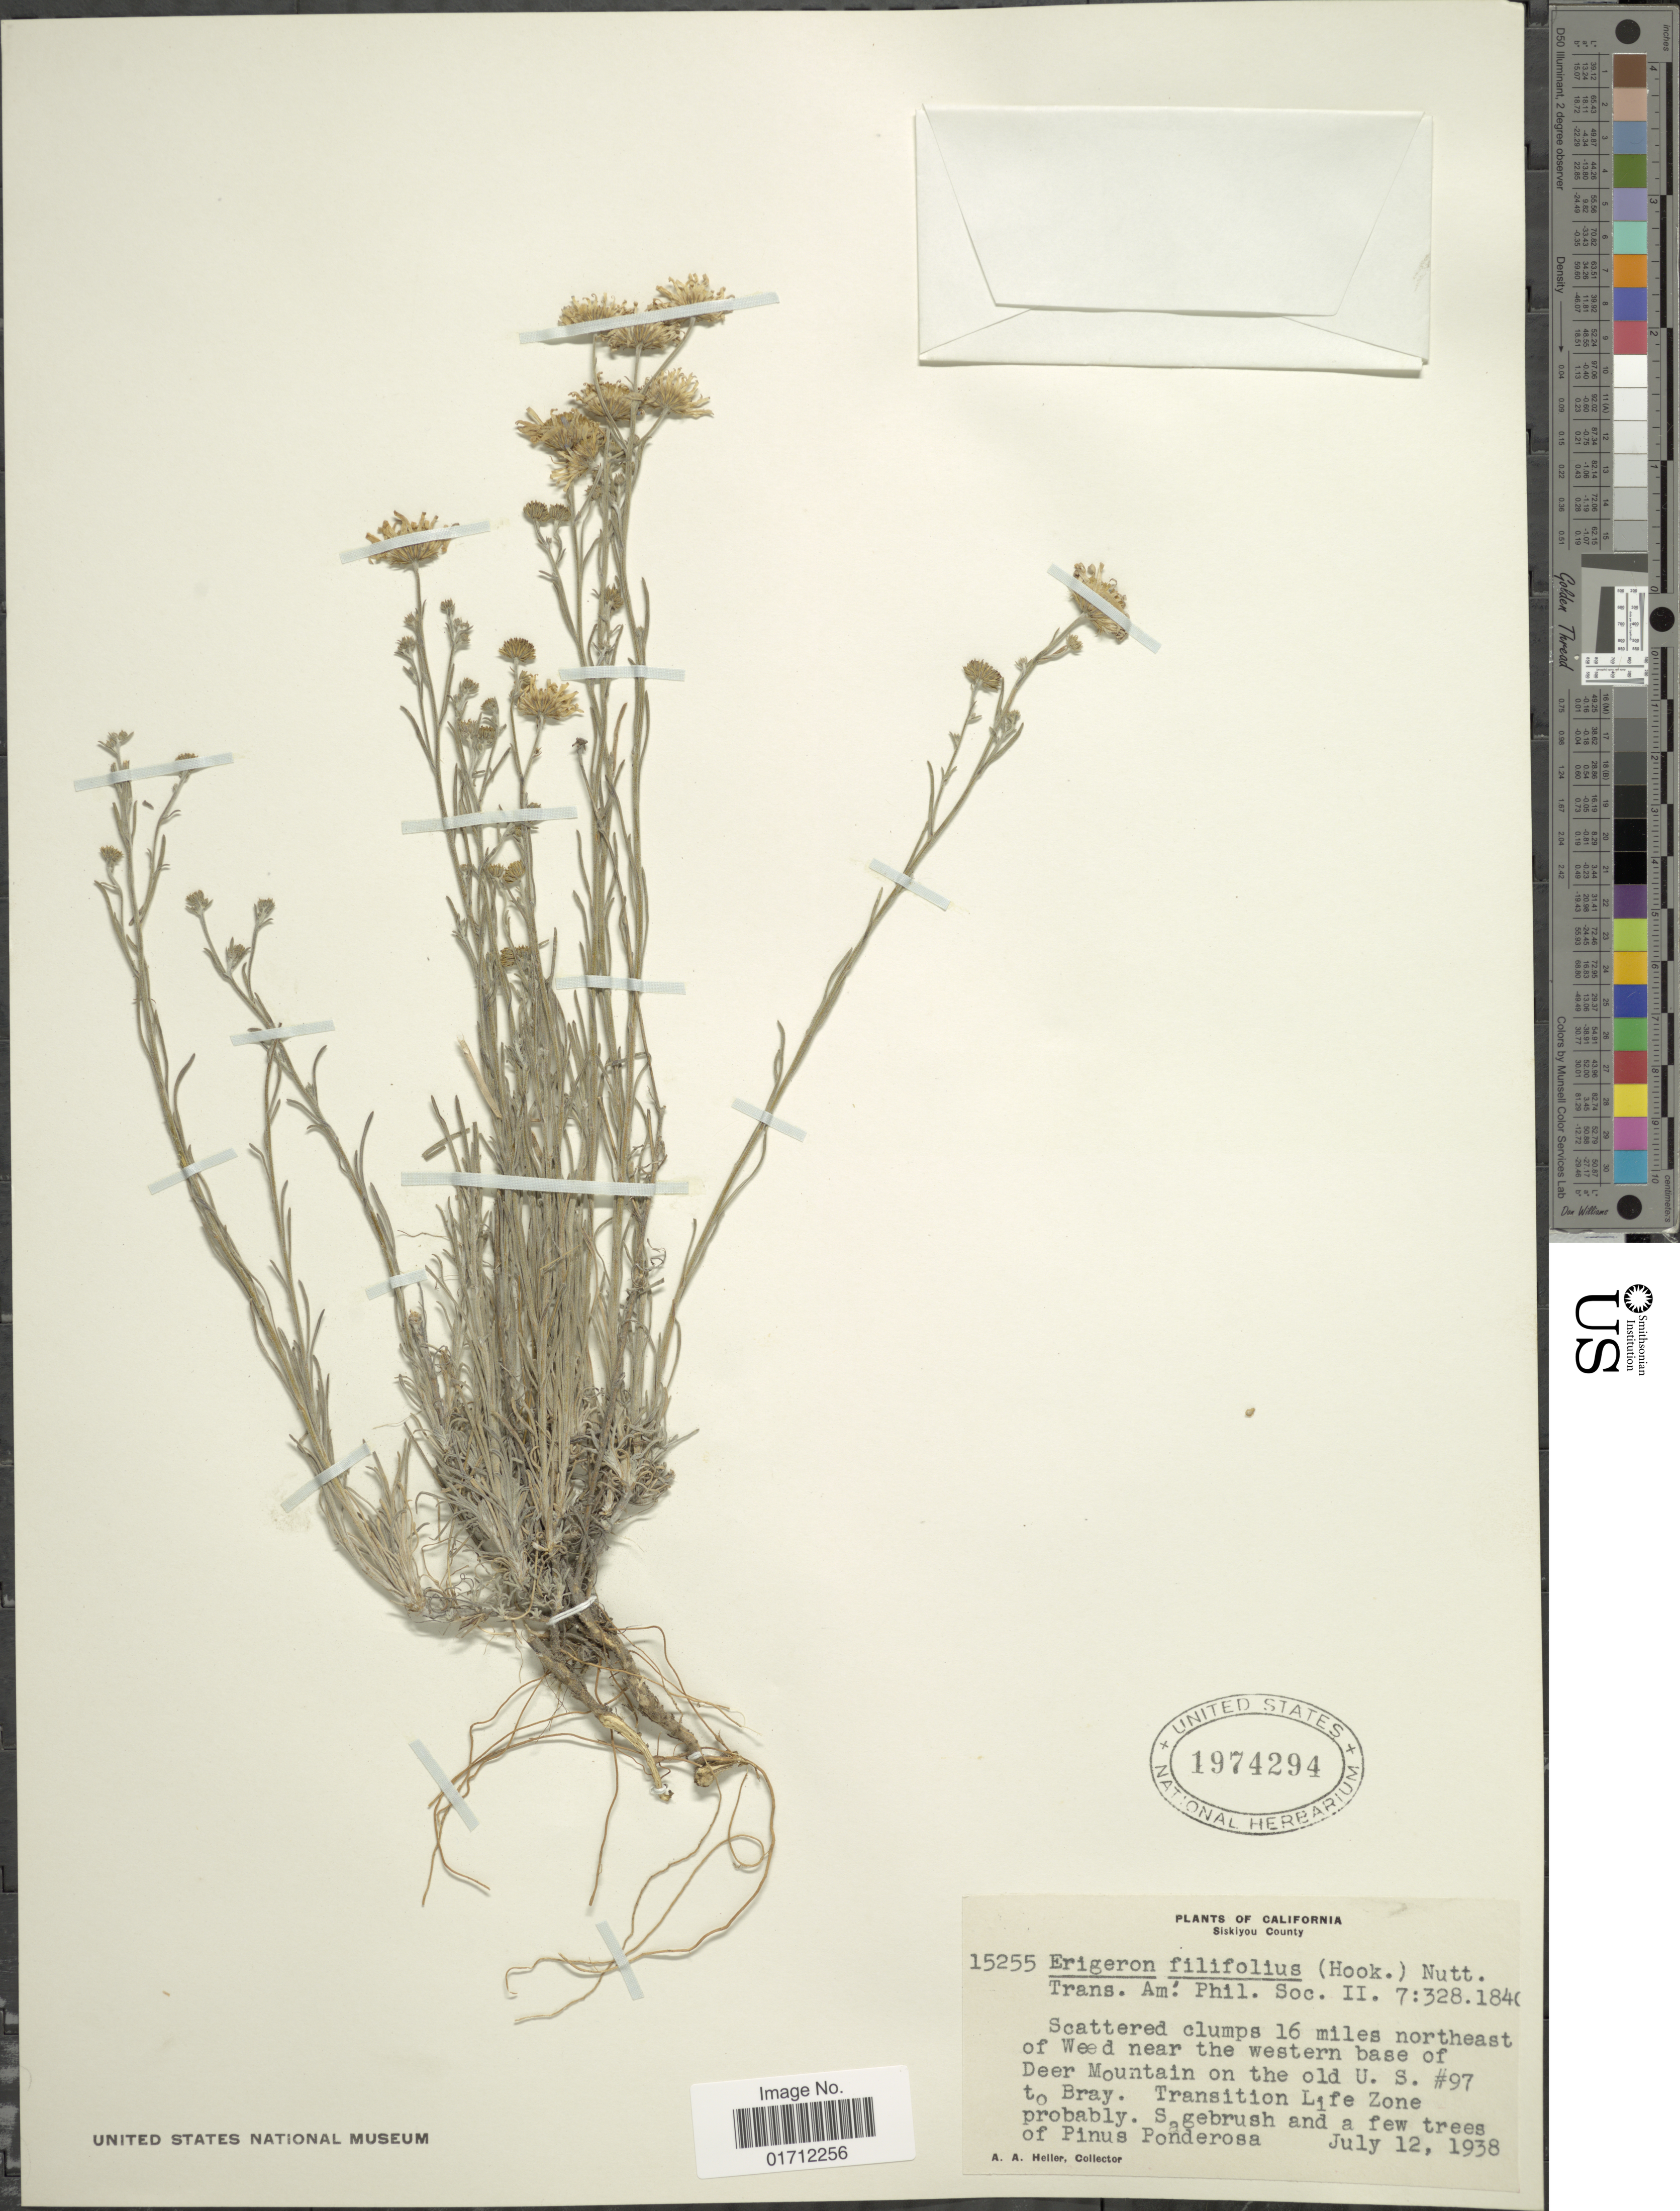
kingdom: Plantae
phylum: Tracheophyta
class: Magnoliopsida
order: Asterales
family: Asteraceae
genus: Erigeron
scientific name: Erigeron filifolius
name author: (Hook.) Nutt.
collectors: A. A. Heller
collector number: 15255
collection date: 1935-07-12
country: United States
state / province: California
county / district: Siskiyou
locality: Siskiyou County, 16 miles northeast of Weed near the western base of Deaar Mountain on the old U.S. #97 to Bray.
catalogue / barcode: US 1974294